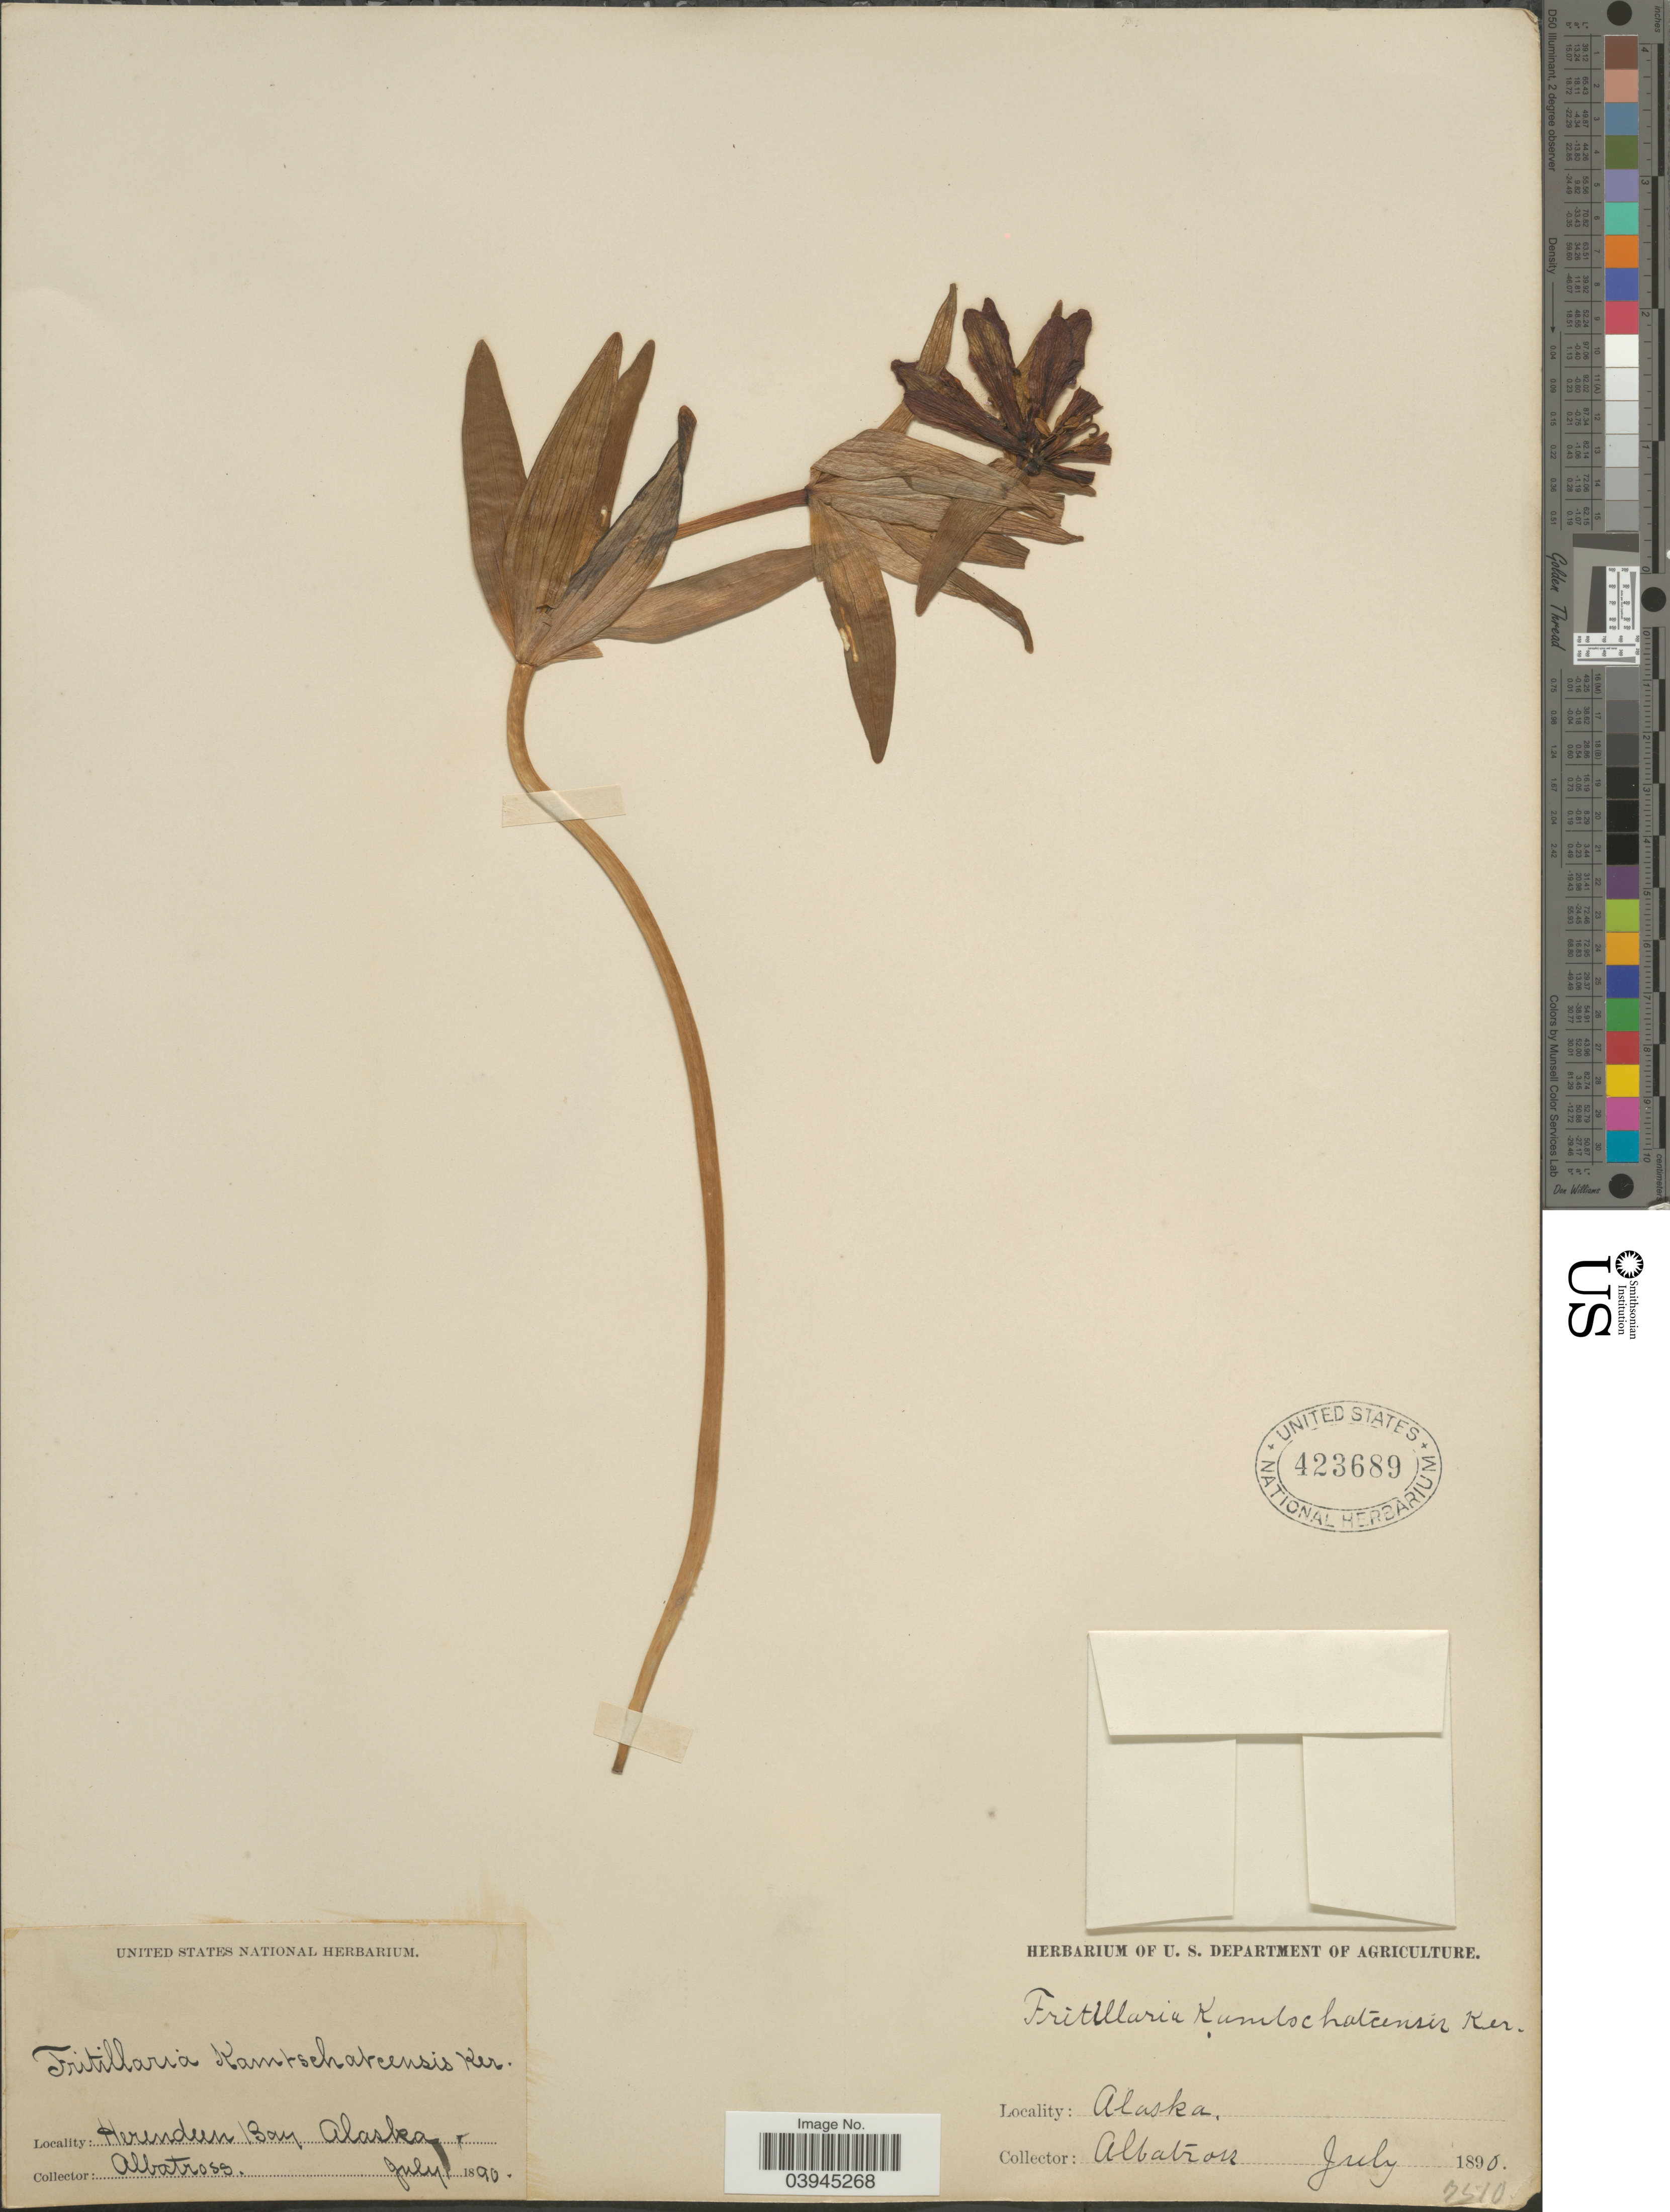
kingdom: Plantae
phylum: Tracheophyta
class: Liliopsida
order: Liliales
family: Liliaceae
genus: Fritillaria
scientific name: Fritillaria camschatcensis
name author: (L.) Ker Gawl.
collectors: Albatross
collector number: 2310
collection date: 1890-07-01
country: United States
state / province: Alaska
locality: Herendeen Bay.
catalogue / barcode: US 423689